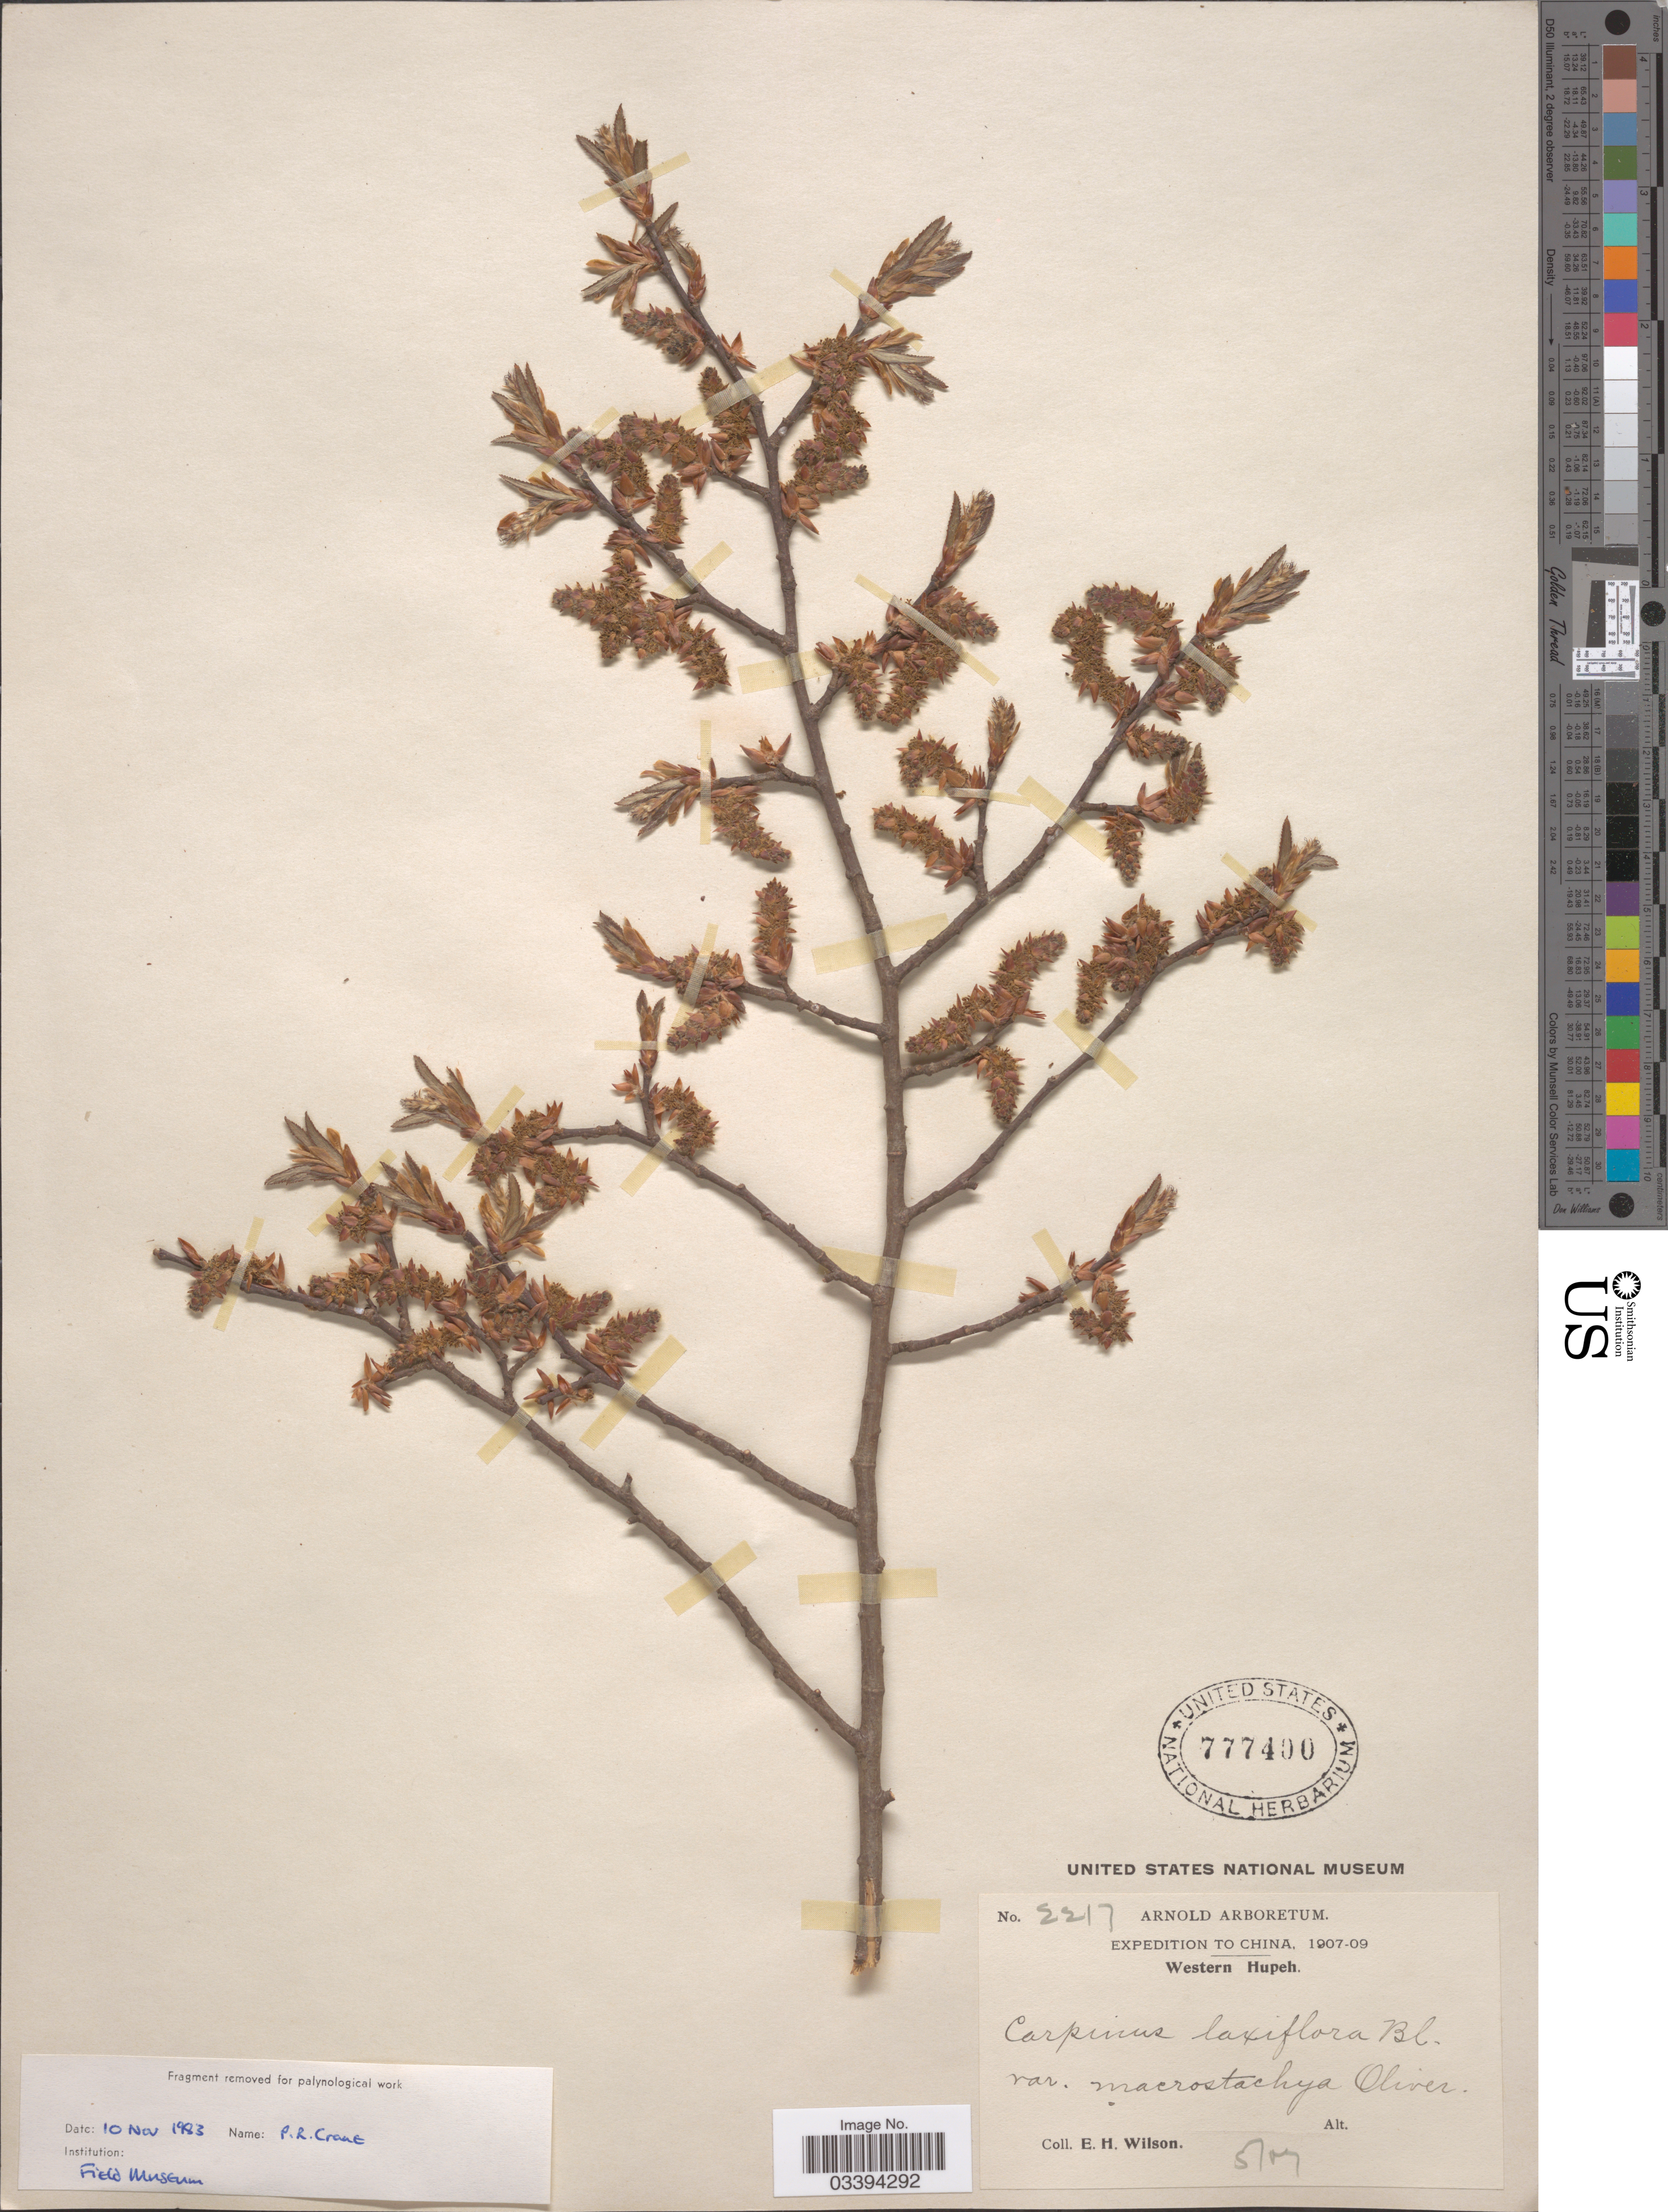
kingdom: Plantae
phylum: Tracheophyta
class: Magnoliopsida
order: Fagales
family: Betulaceae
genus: Carpinus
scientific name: Carpinus laxiflora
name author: (Siebold & Zucc.) Blume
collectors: E. Wilson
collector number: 2217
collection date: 1907-05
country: China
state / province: Hubei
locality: Western Hupeh.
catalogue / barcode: US 777400